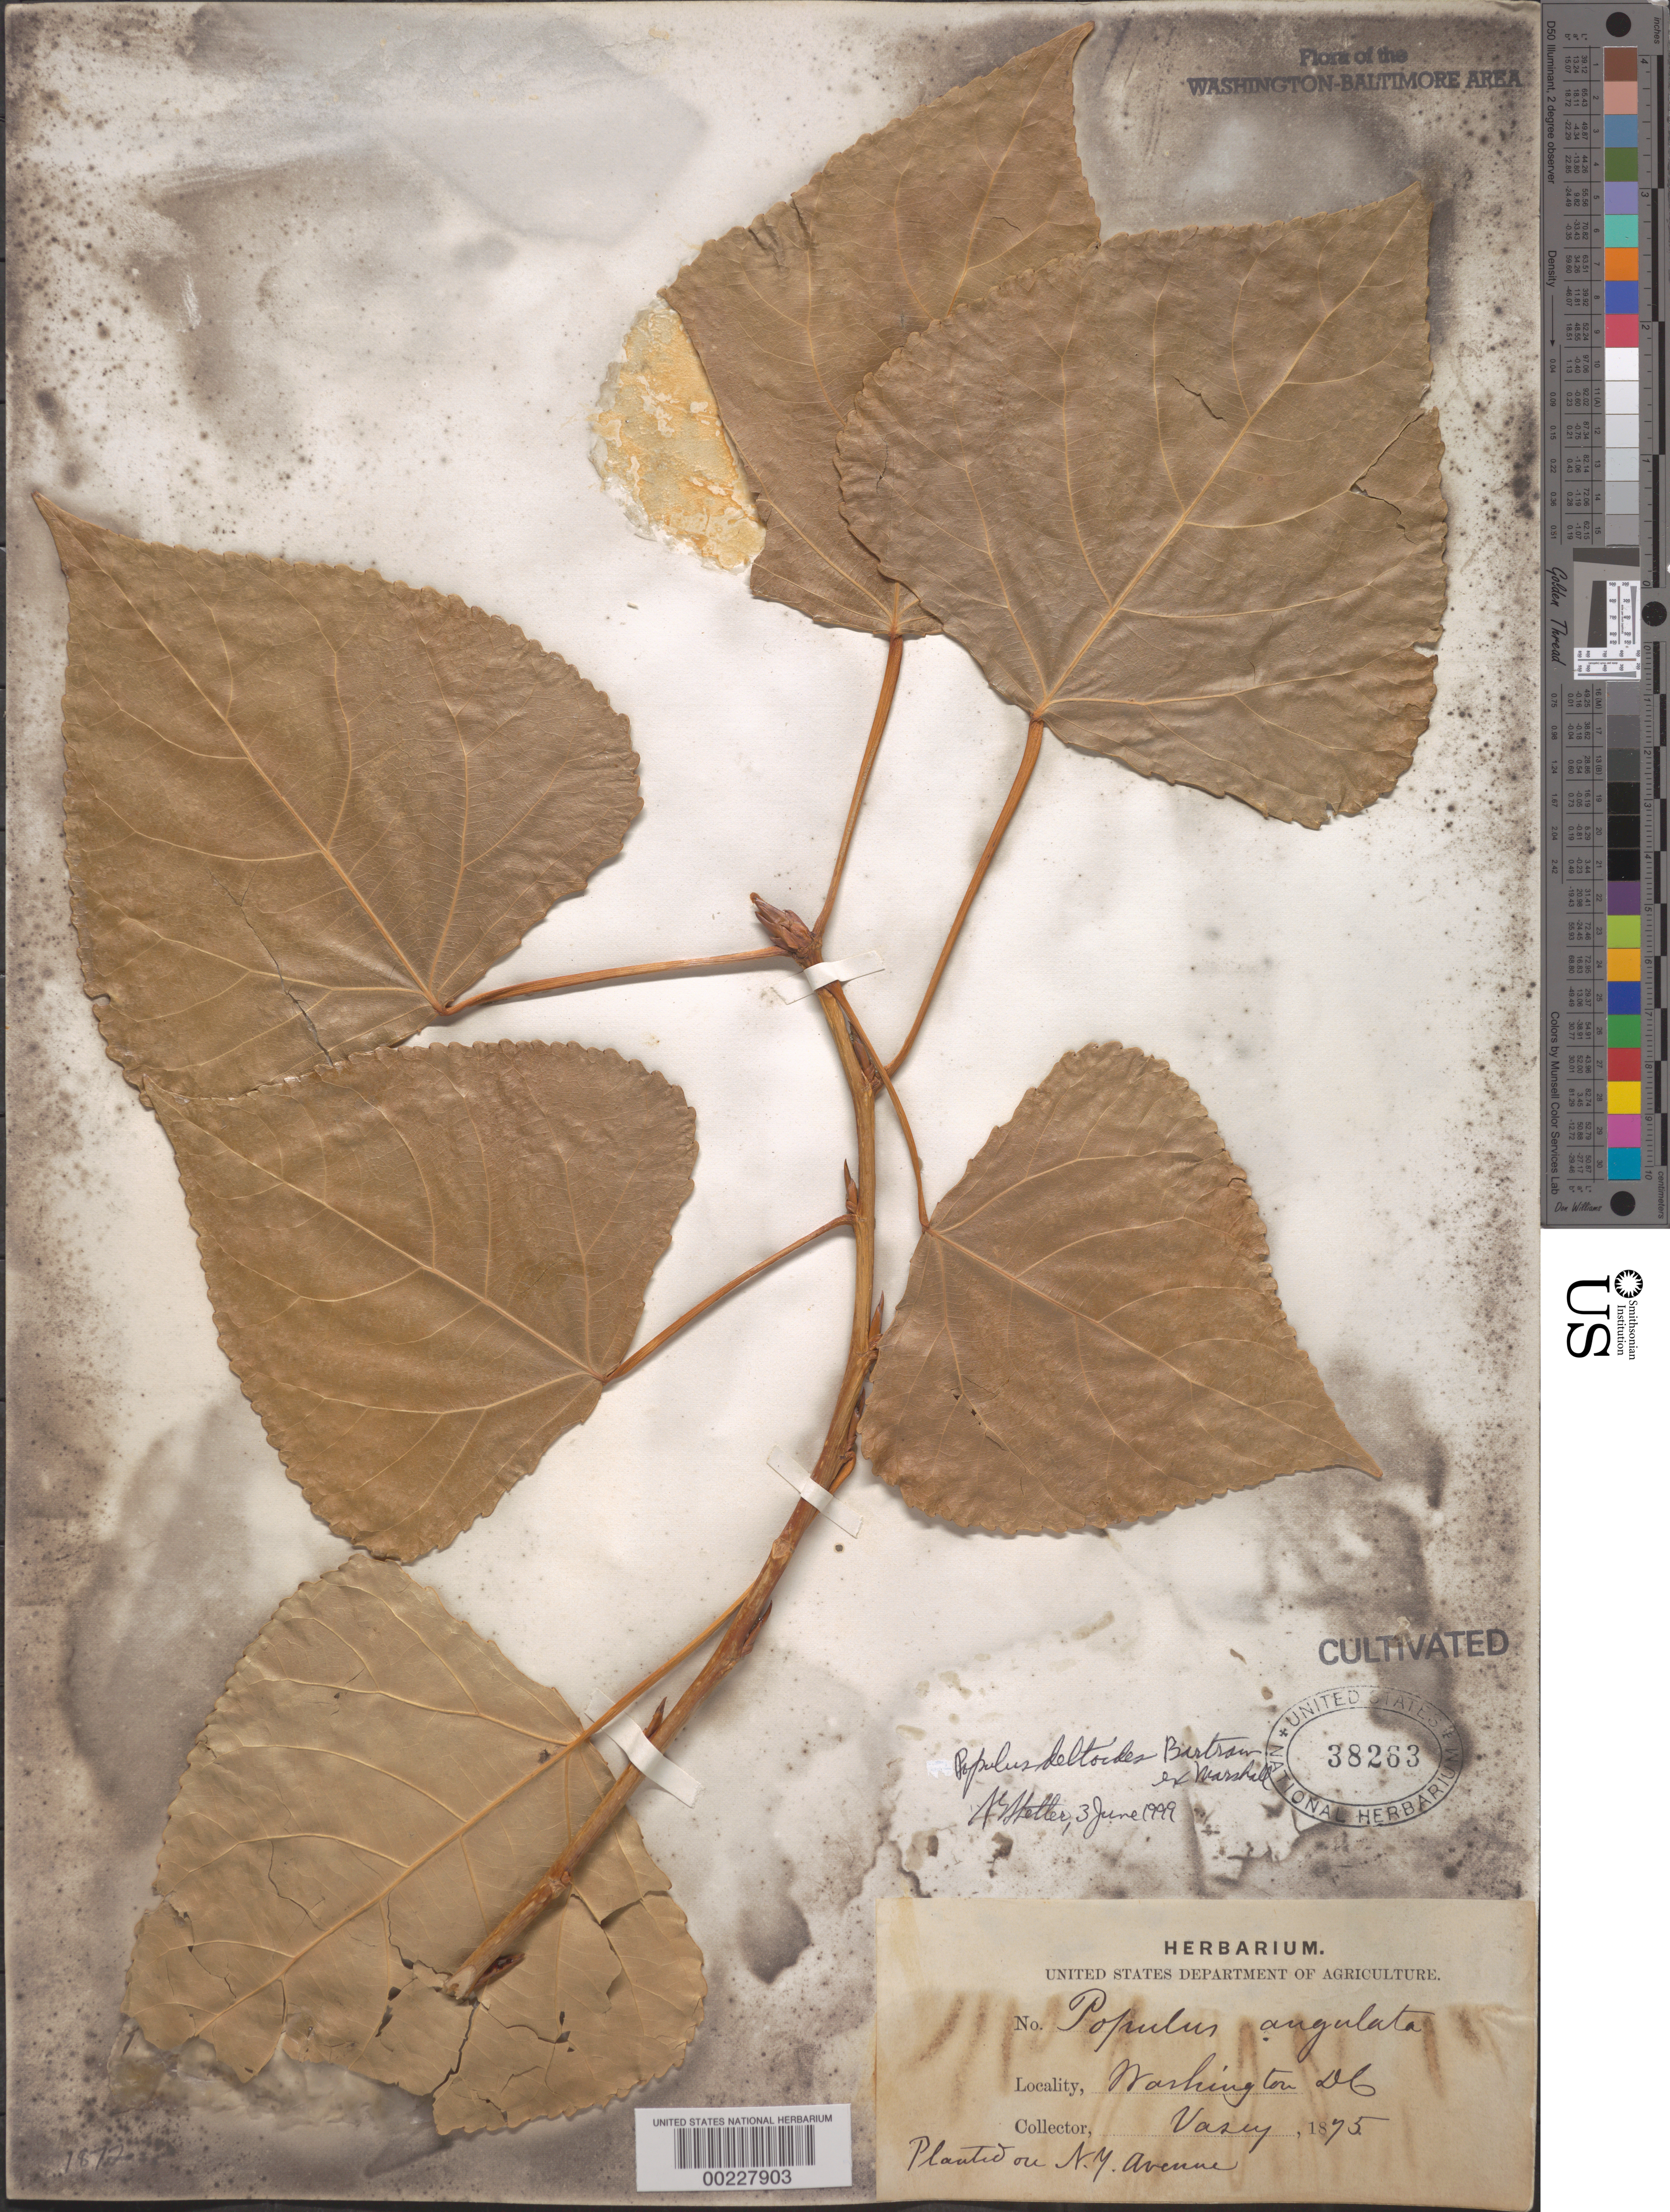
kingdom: Plantae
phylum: Tracheophyta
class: Magnoliopsida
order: Malpighiales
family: Salicaceae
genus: Populus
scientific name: Populus deltoides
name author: W. Bartram ex Marshall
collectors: G. R. Vasey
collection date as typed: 1875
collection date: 1875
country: United States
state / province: District of Columbia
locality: New York Avenue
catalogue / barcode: US 38263